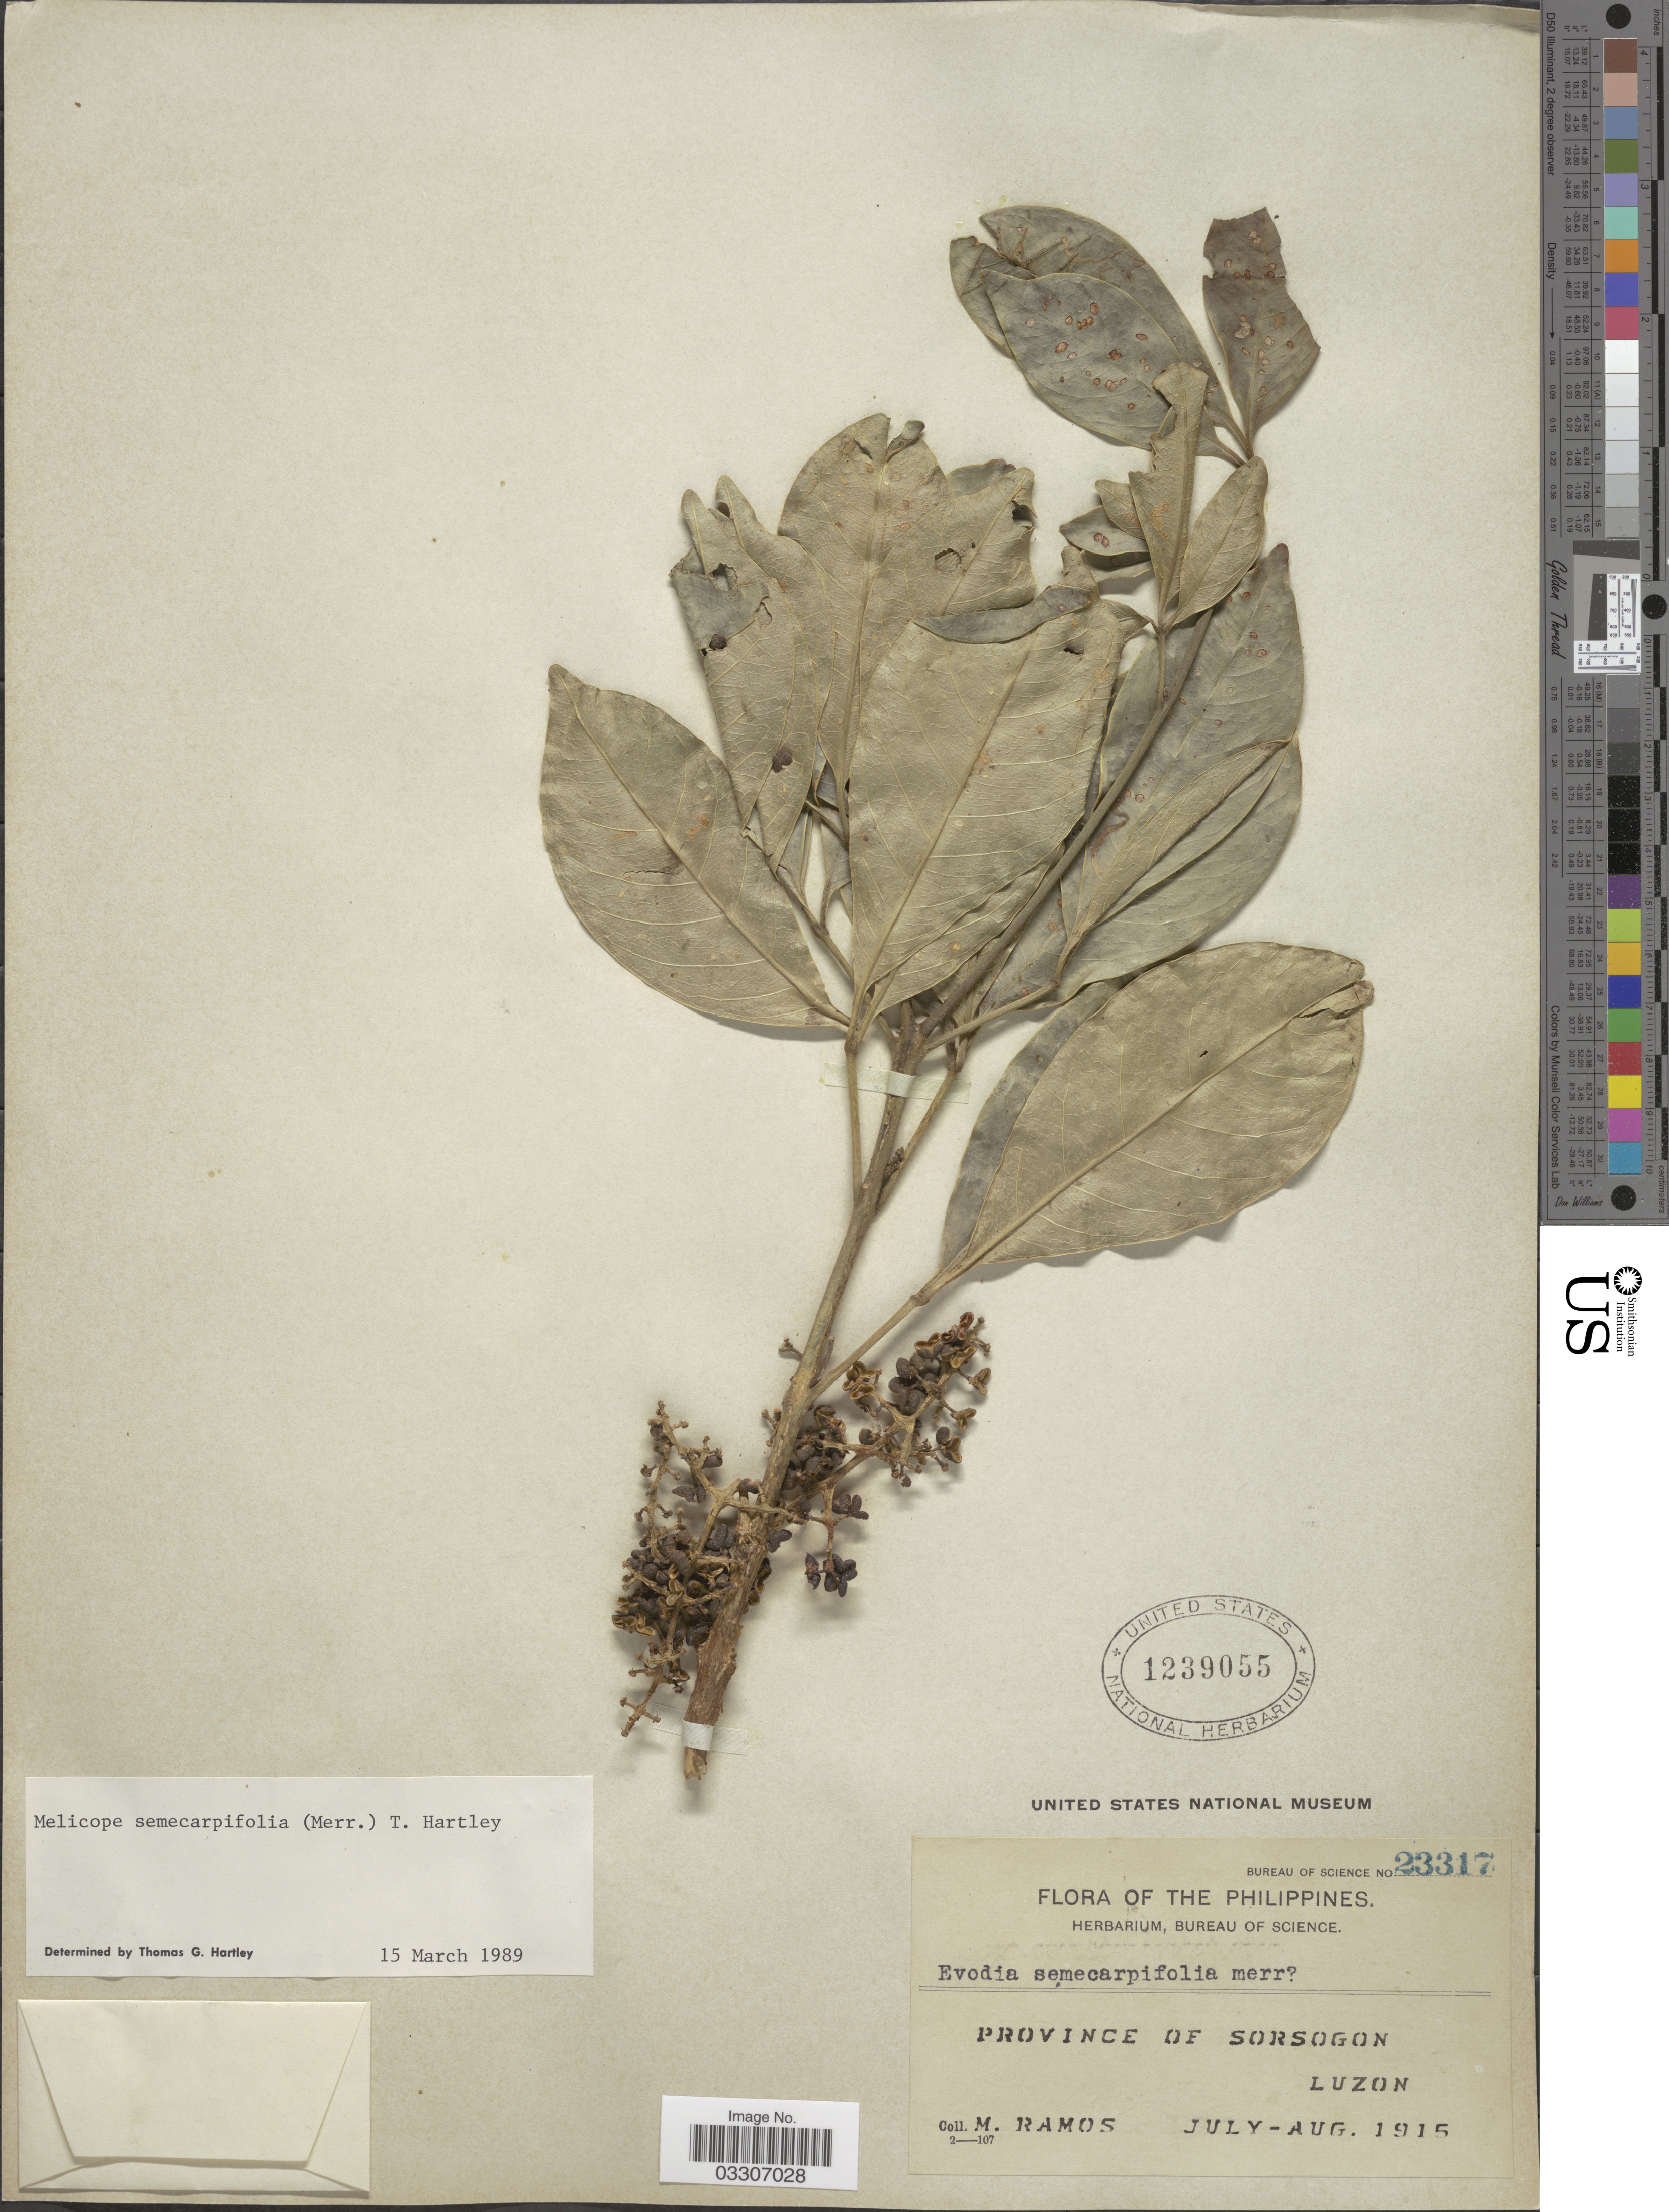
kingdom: Plantae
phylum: Tracheophyta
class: Magnoliopsida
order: Sapindales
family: Rutaceae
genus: Melicope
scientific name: Melicope semecarpifolia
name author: (Merr.) T.G. Hartley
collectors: M. Ramos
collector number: Bureau of Science 23317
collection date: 1915-07/1915-08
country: Philippines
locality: Province of Sorsogon Luzon.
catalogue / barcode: US 1239055